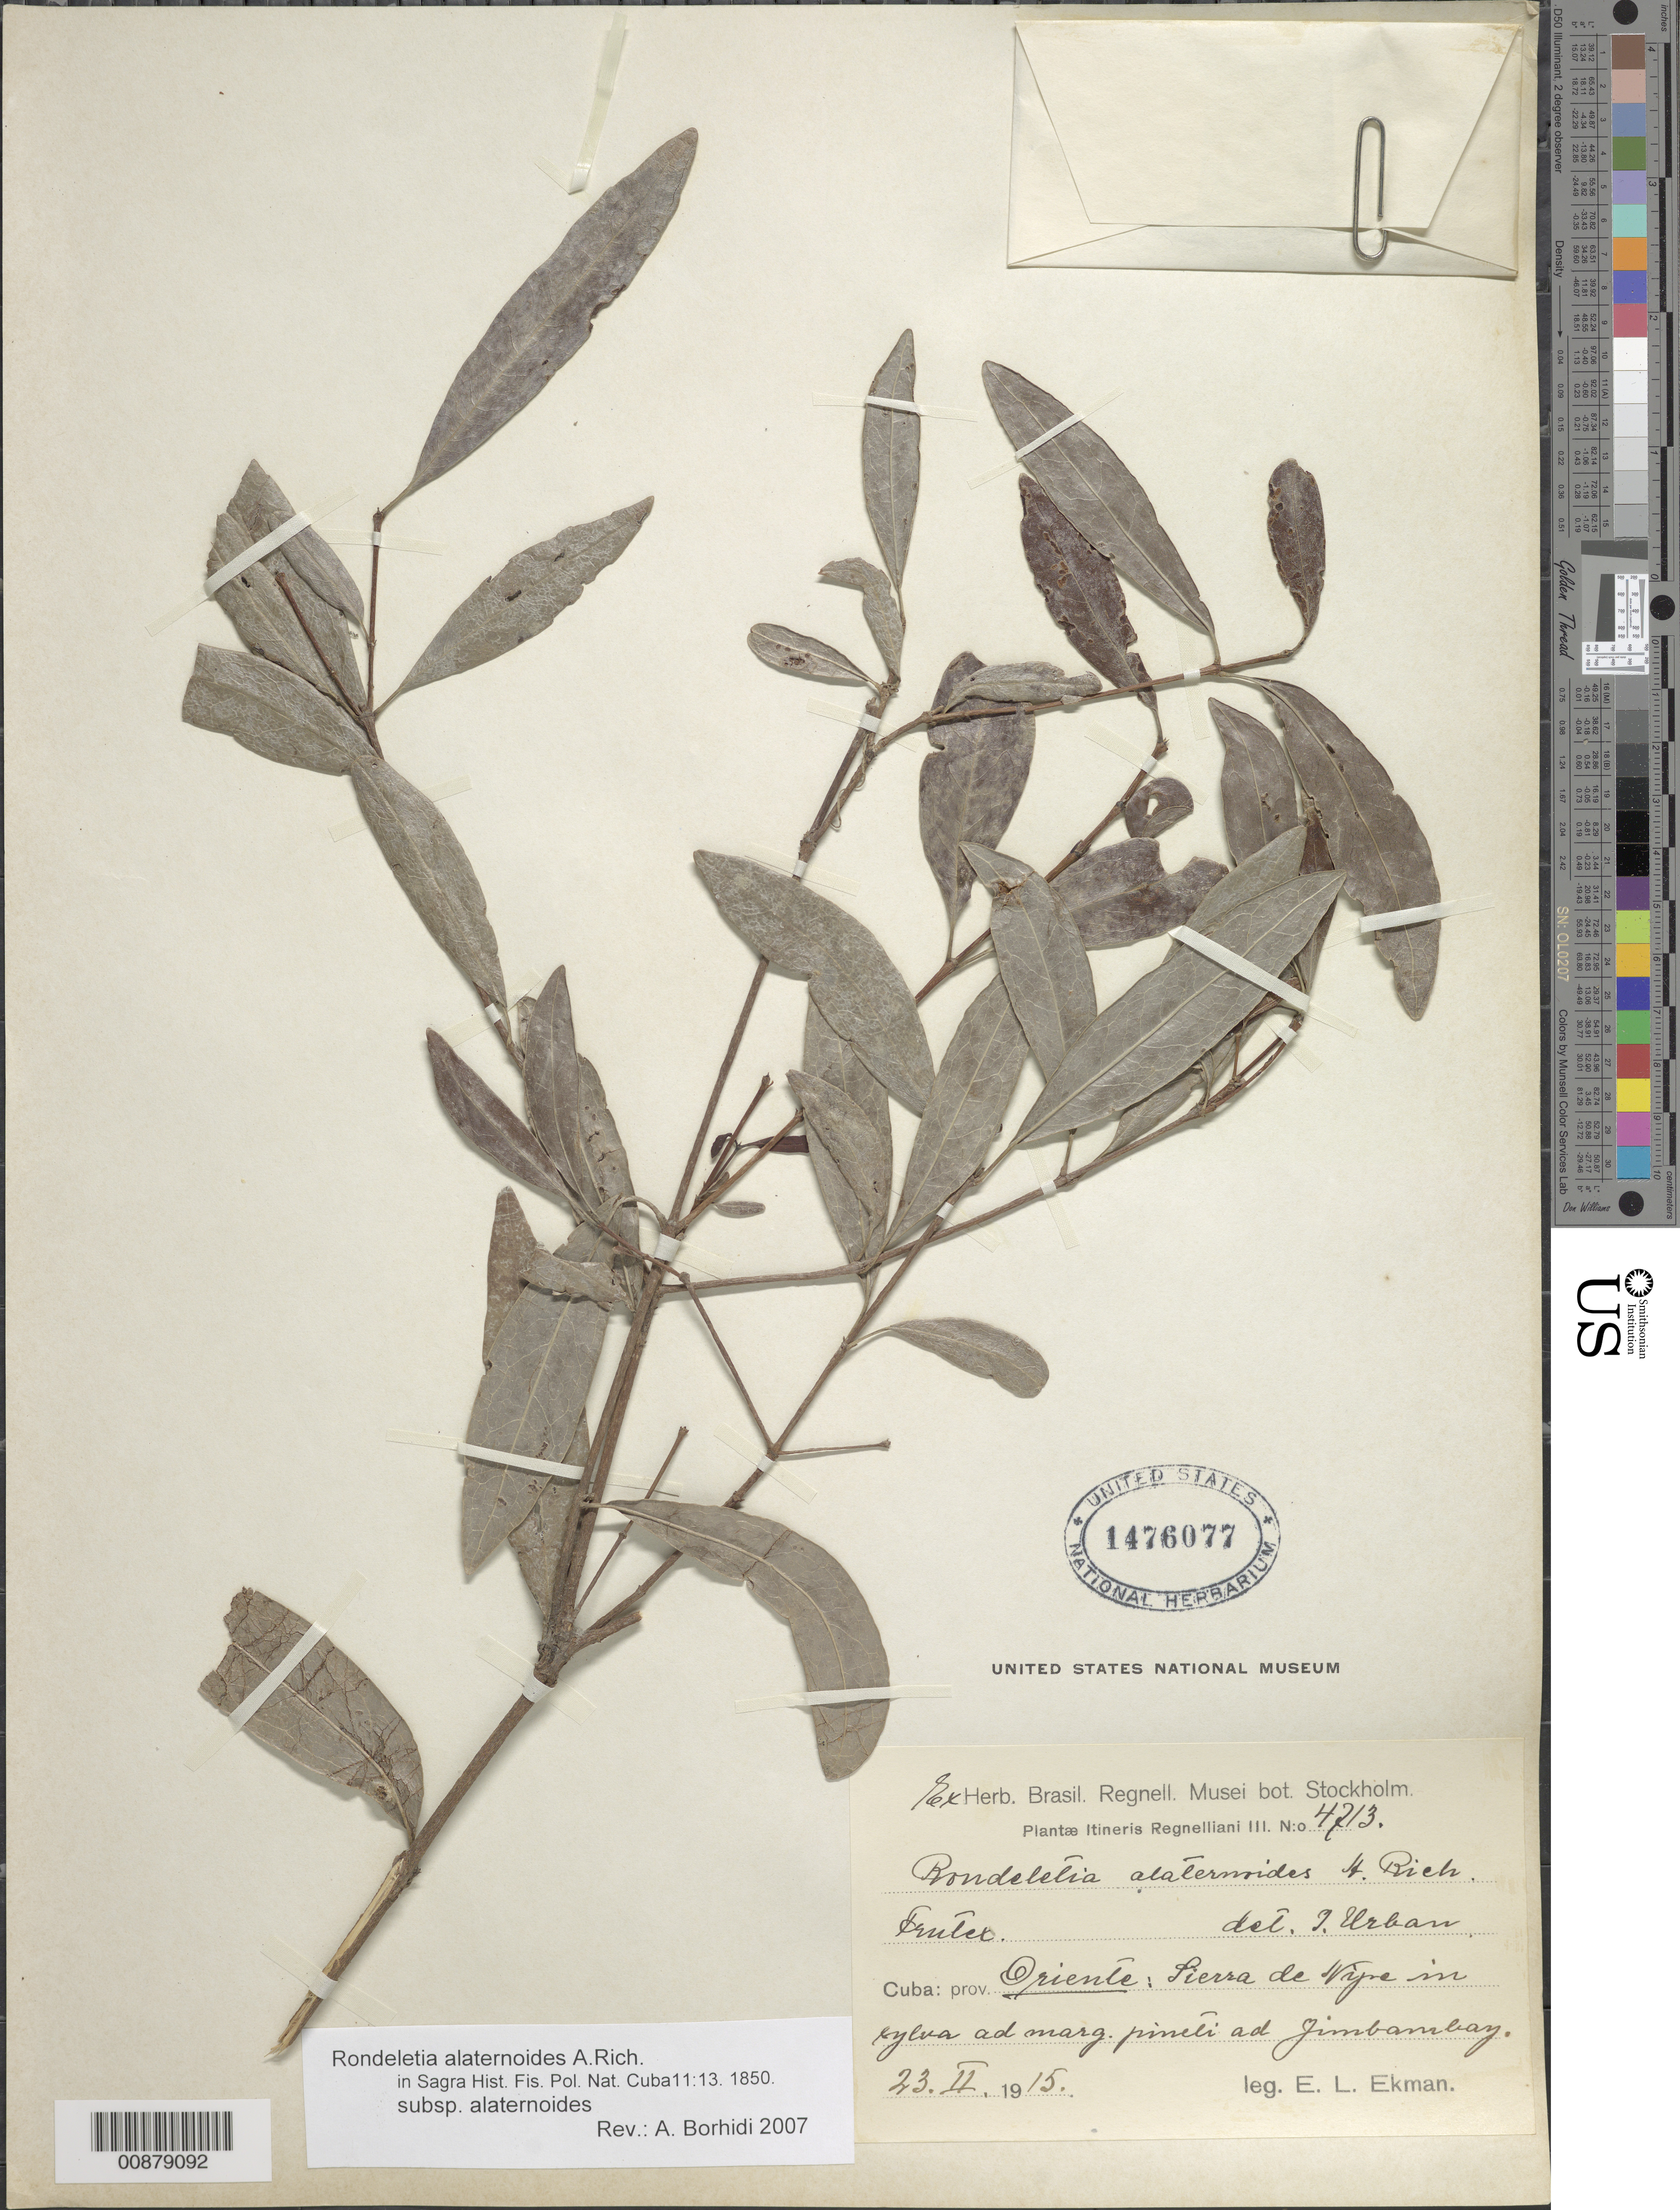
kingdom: Plantae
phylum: Tracheophyta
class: Magnoliopsida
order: Gentianales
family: Rubiaceae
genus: Rondeletia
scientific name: Rondeletia alaternoides subsp. alaternoides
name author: A. Rich.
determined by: Borhidi, Attila L.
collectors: E. L. Ekman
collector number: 4713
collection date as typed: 23 Feb 1915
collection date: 1915-02-23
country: Cuba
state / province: Holguín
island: Cuba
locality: Sierra de Nipe ad Jimbambay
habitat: in sylva ad marg. Pineti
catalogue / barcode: US 1476077